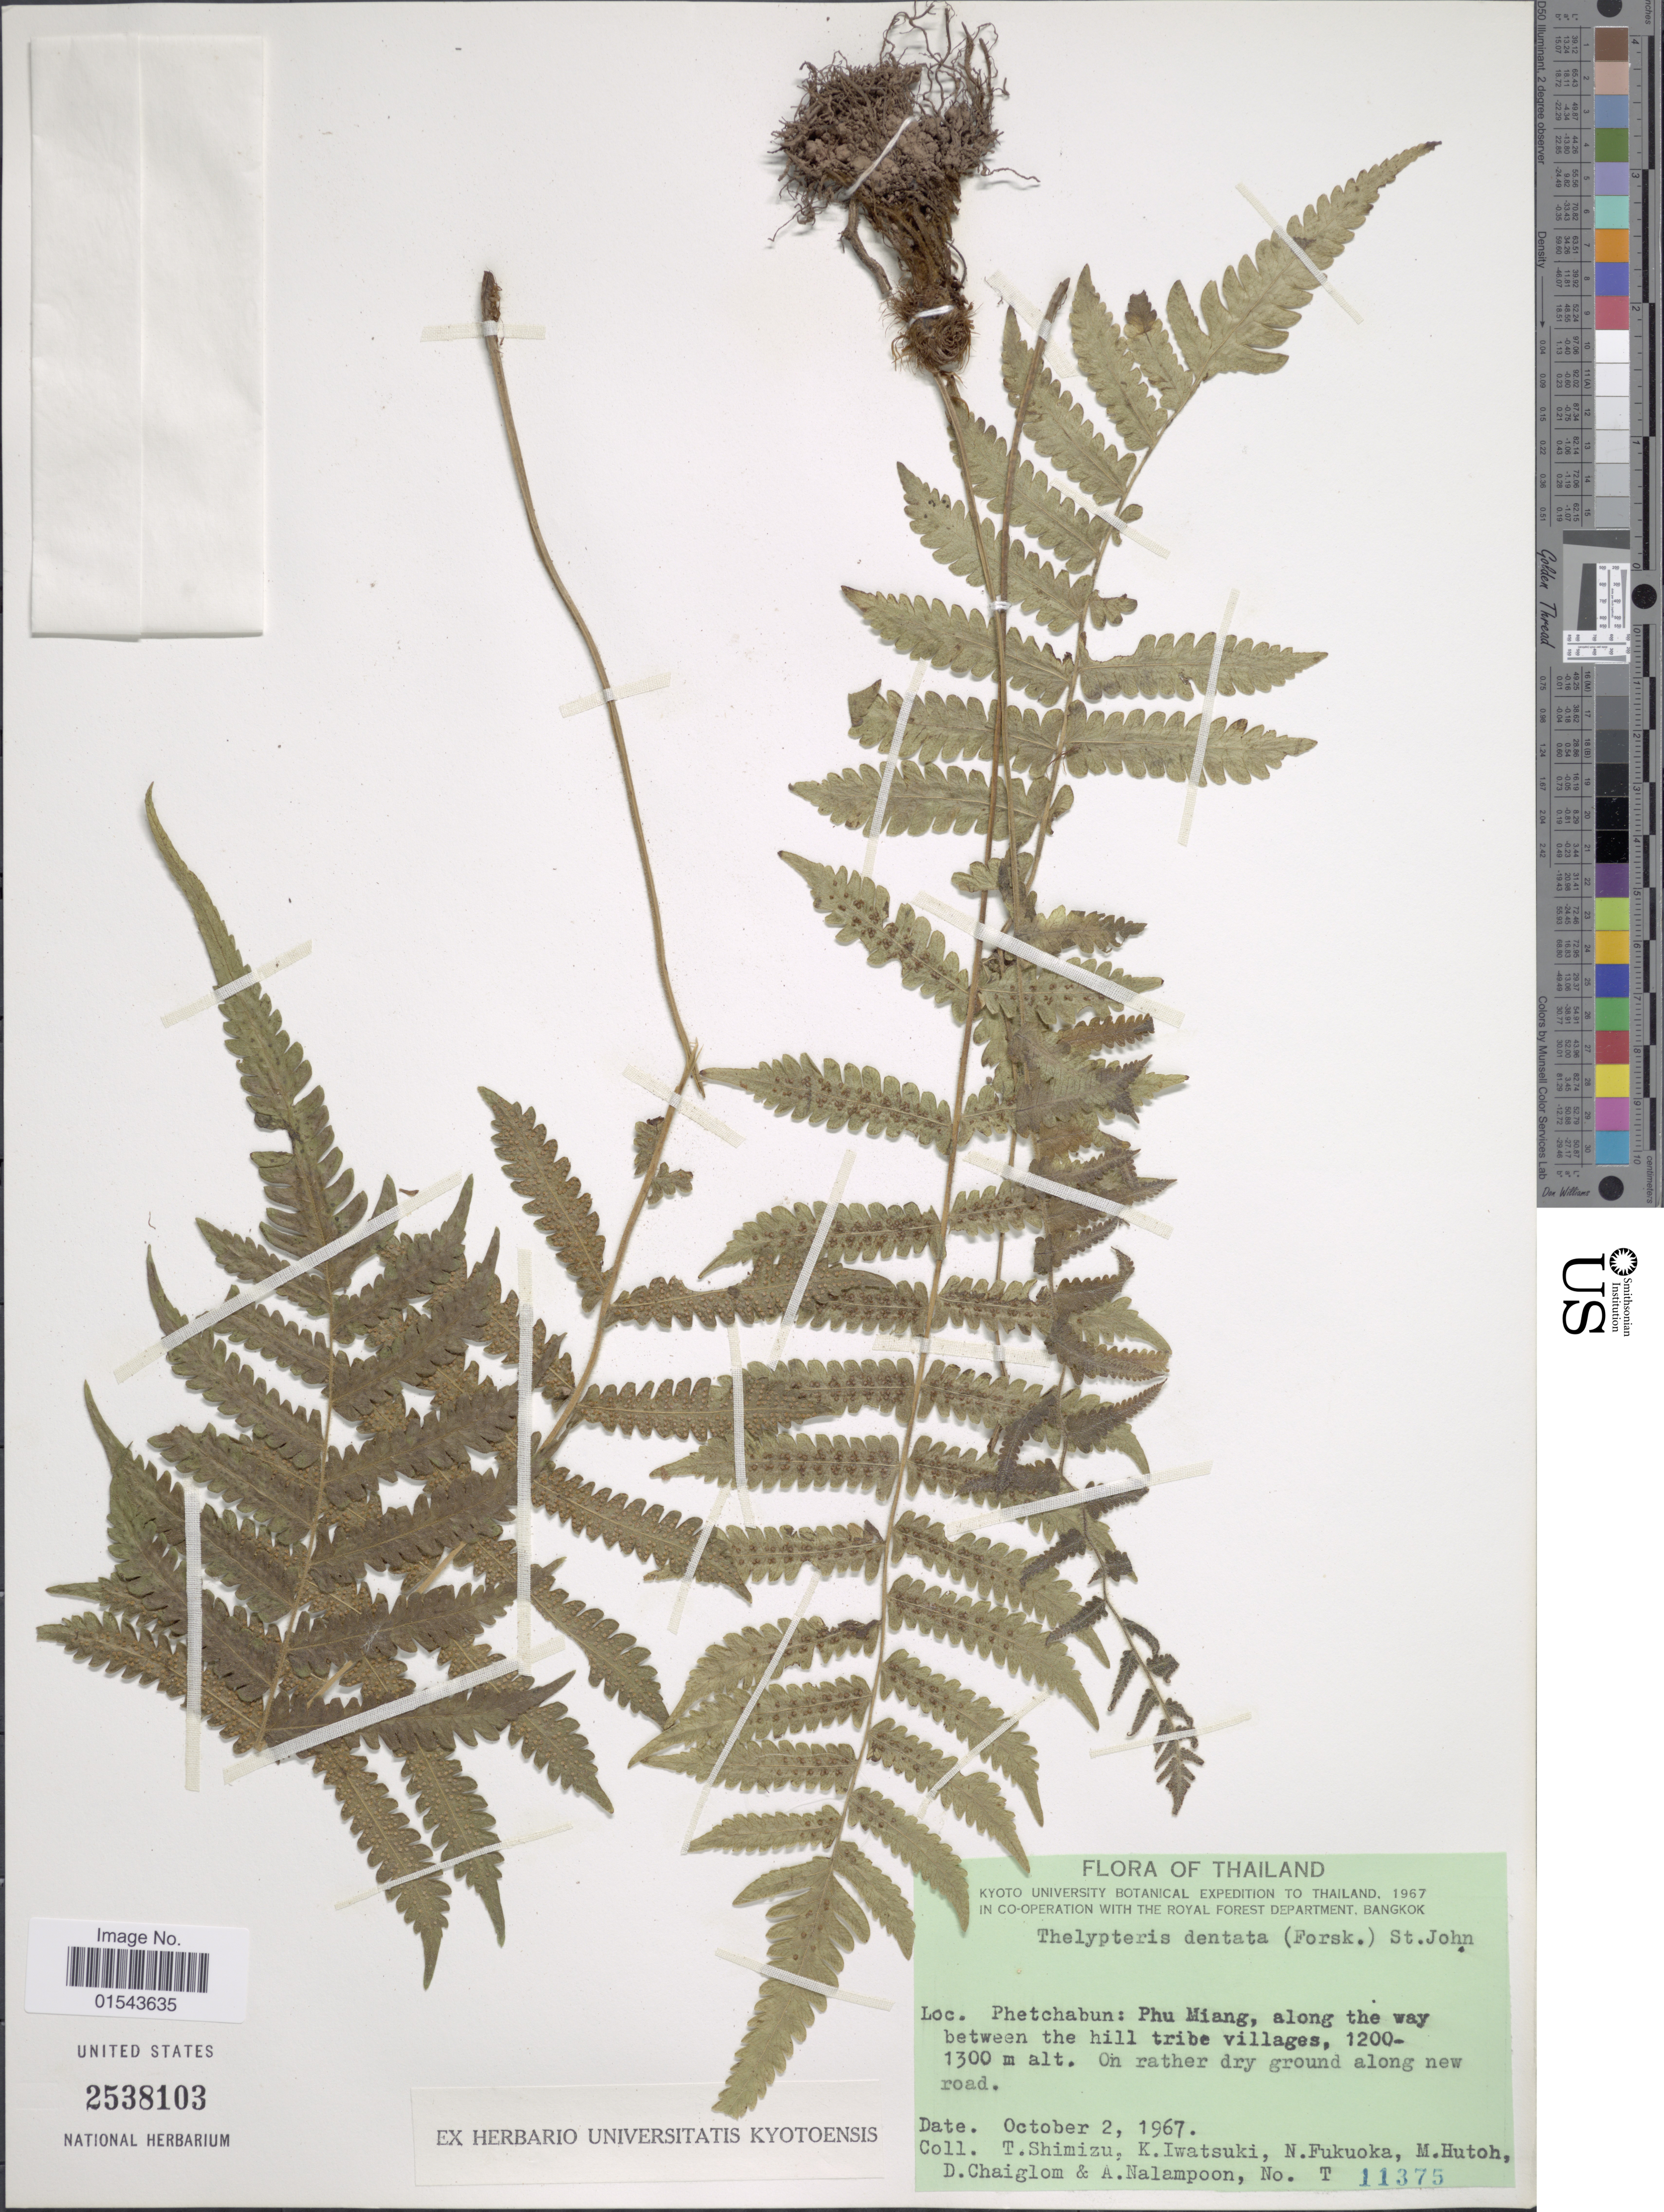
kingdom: Plantae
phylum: Tracheophyta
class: Polypodiopsida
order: Polypodiales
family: Thelypteridaceae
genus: Christella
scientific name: Christella dentata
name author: (Forssk.) Brownsey & Jermy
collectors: T. Shimizu, K. Iwatsuki, N. Fukuoka, M. Hutoh & et al.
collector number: T 11375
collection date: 1967-10-02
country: Thailand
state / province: Phetchabun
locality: Phetchabun: Phu Miang, along the way between the hill tribe villages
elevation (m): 1200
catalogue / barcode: US 2538103